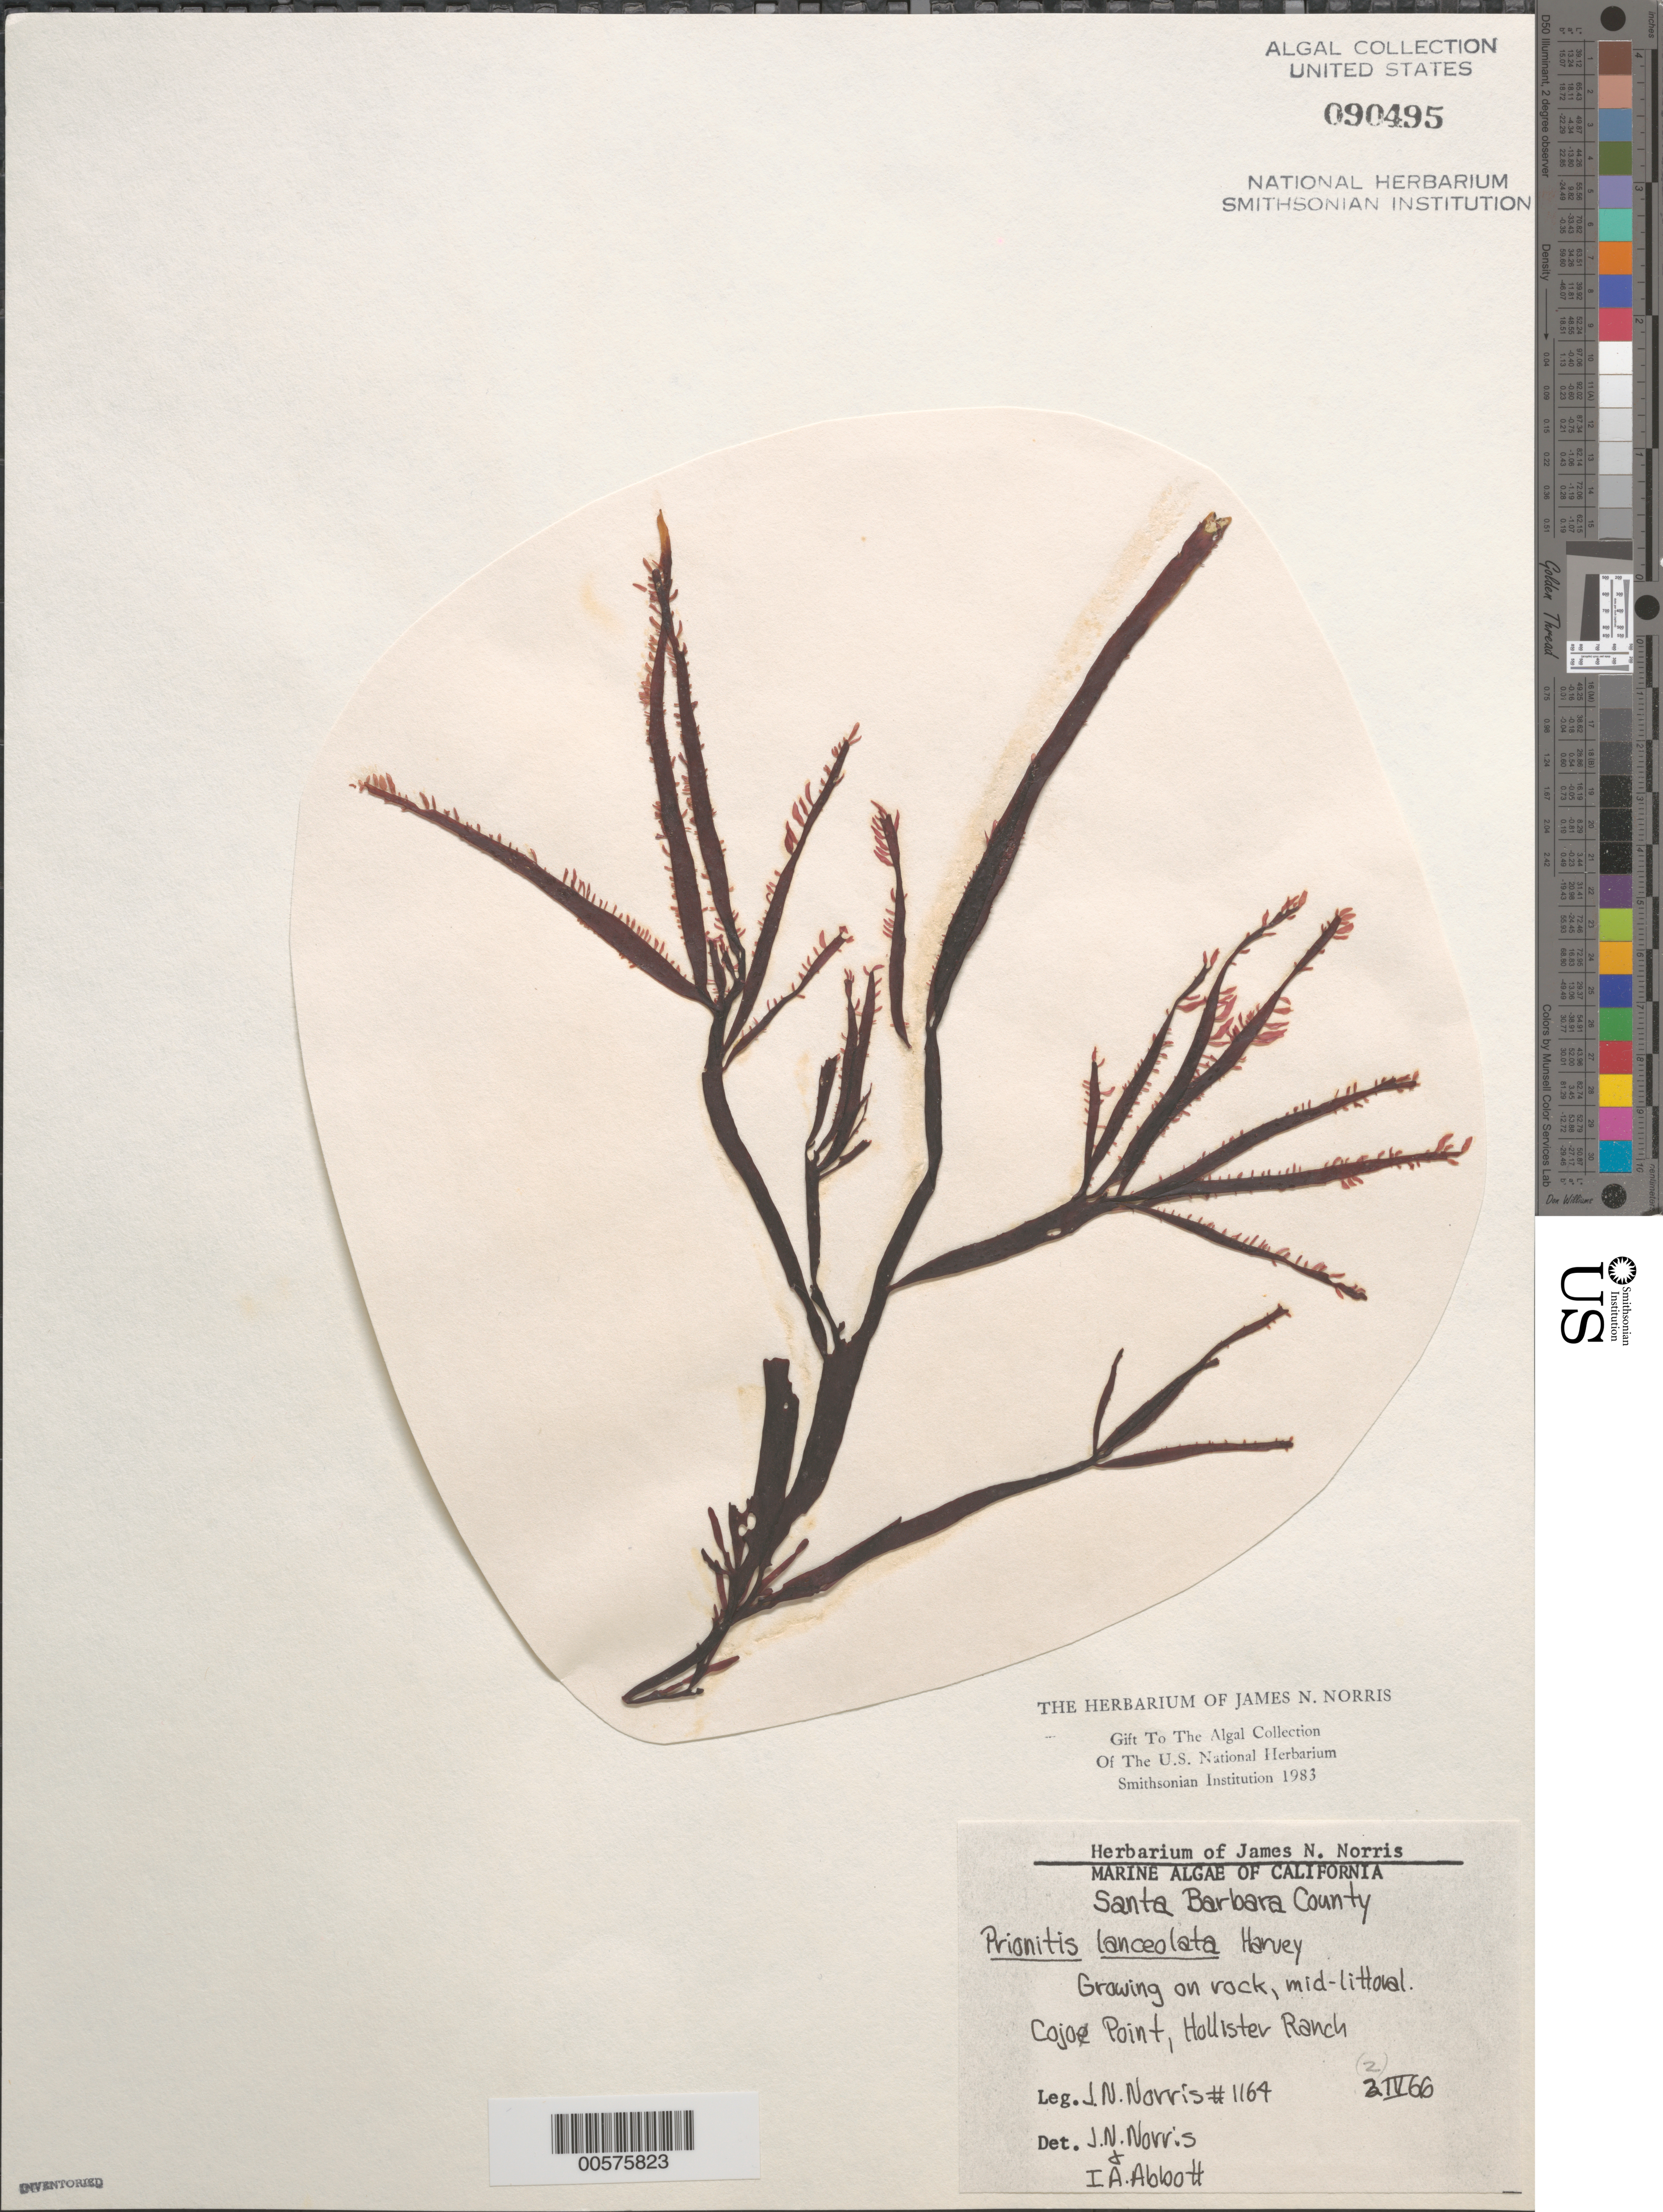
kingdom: Plantae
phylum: Rhodophyta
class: Florideophyceae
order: Cryptonemiales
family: Cryptonemiaceae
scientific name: Prionitis lanceolata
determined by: Norris, J. N.; Abbott, I. A.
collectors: J. N. Norris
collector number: JN-1164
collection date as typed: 02 Apr 1966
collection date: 1966-04-02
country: United States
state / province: California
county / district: Santa Barbara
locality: Cojo Point, Hollister Ranch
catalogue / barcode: US 90495